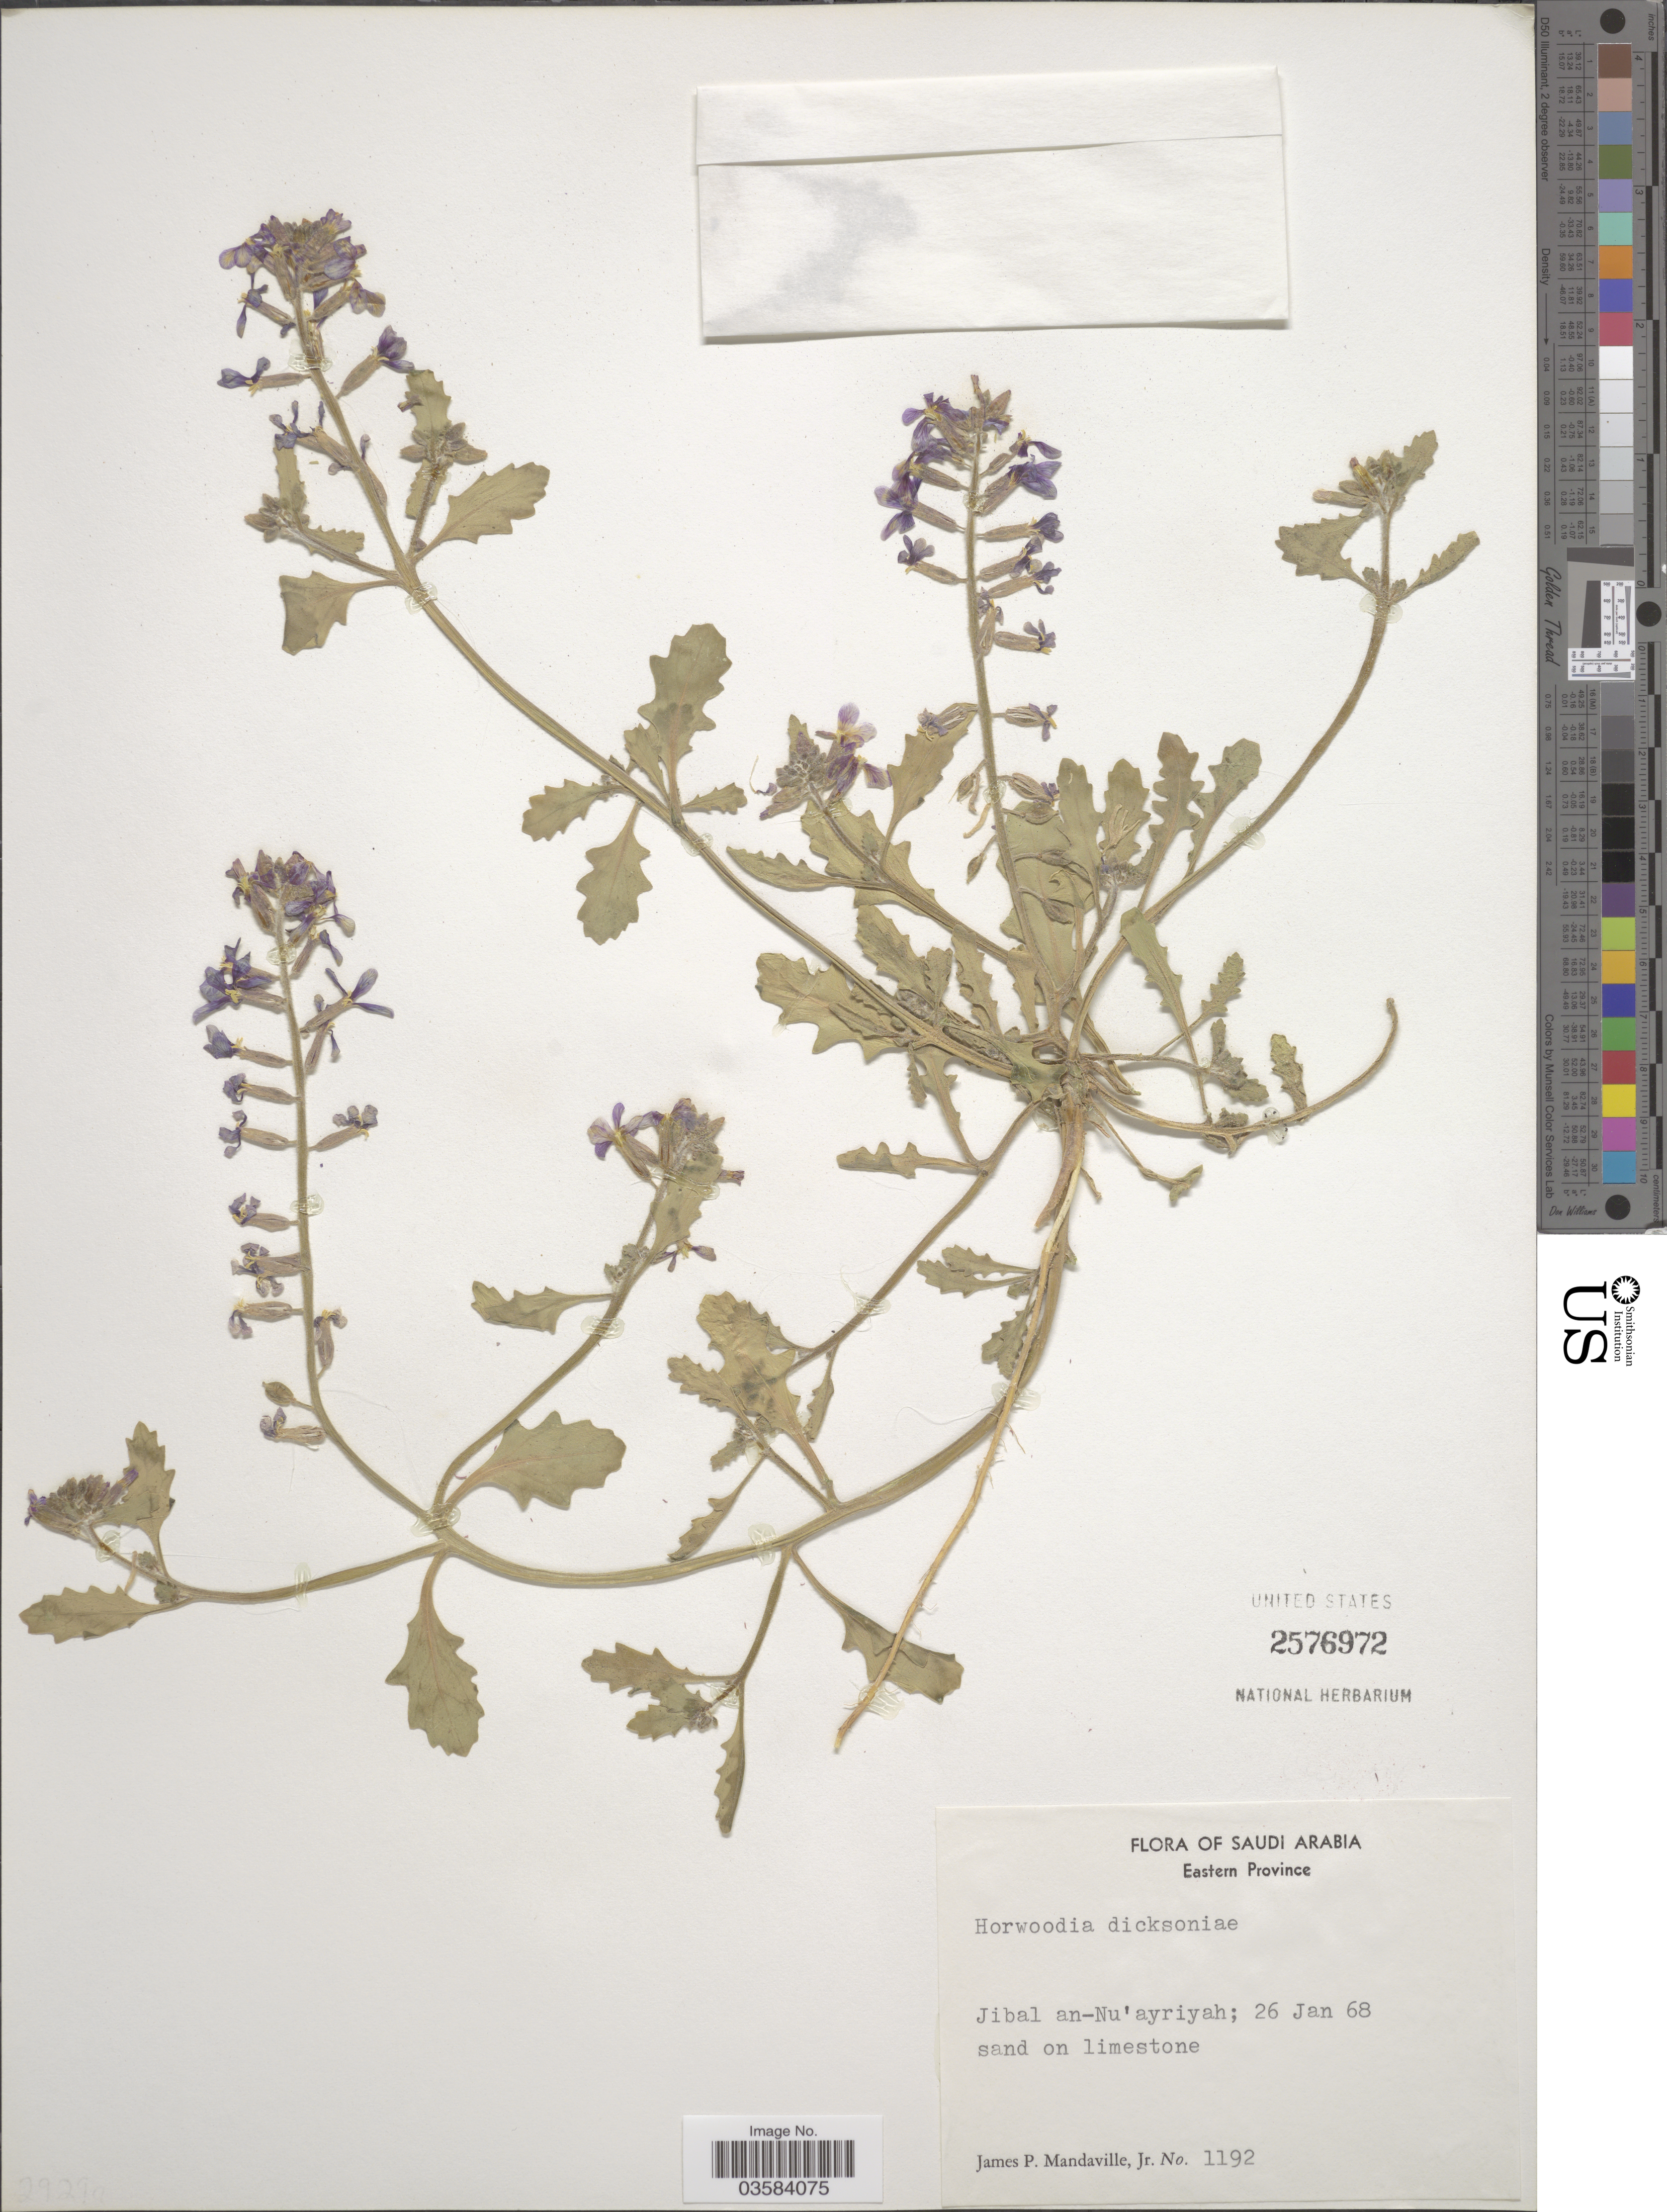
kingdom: Plantae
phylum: Tracheophyta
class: Magnoliopsida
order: Brassicales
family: Brassicaceae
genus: Horwoodia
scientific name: Horwoodia dicksoniae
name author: Turrill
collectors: J. Mandaville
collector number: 1192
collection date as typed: Transcribed d/m/y: 26/1/68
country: Saudi Arabia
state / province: Ash Sharqiyah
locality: Eastern Province. Jibal an-Nu'ayriyah.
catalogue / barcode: US 2576972